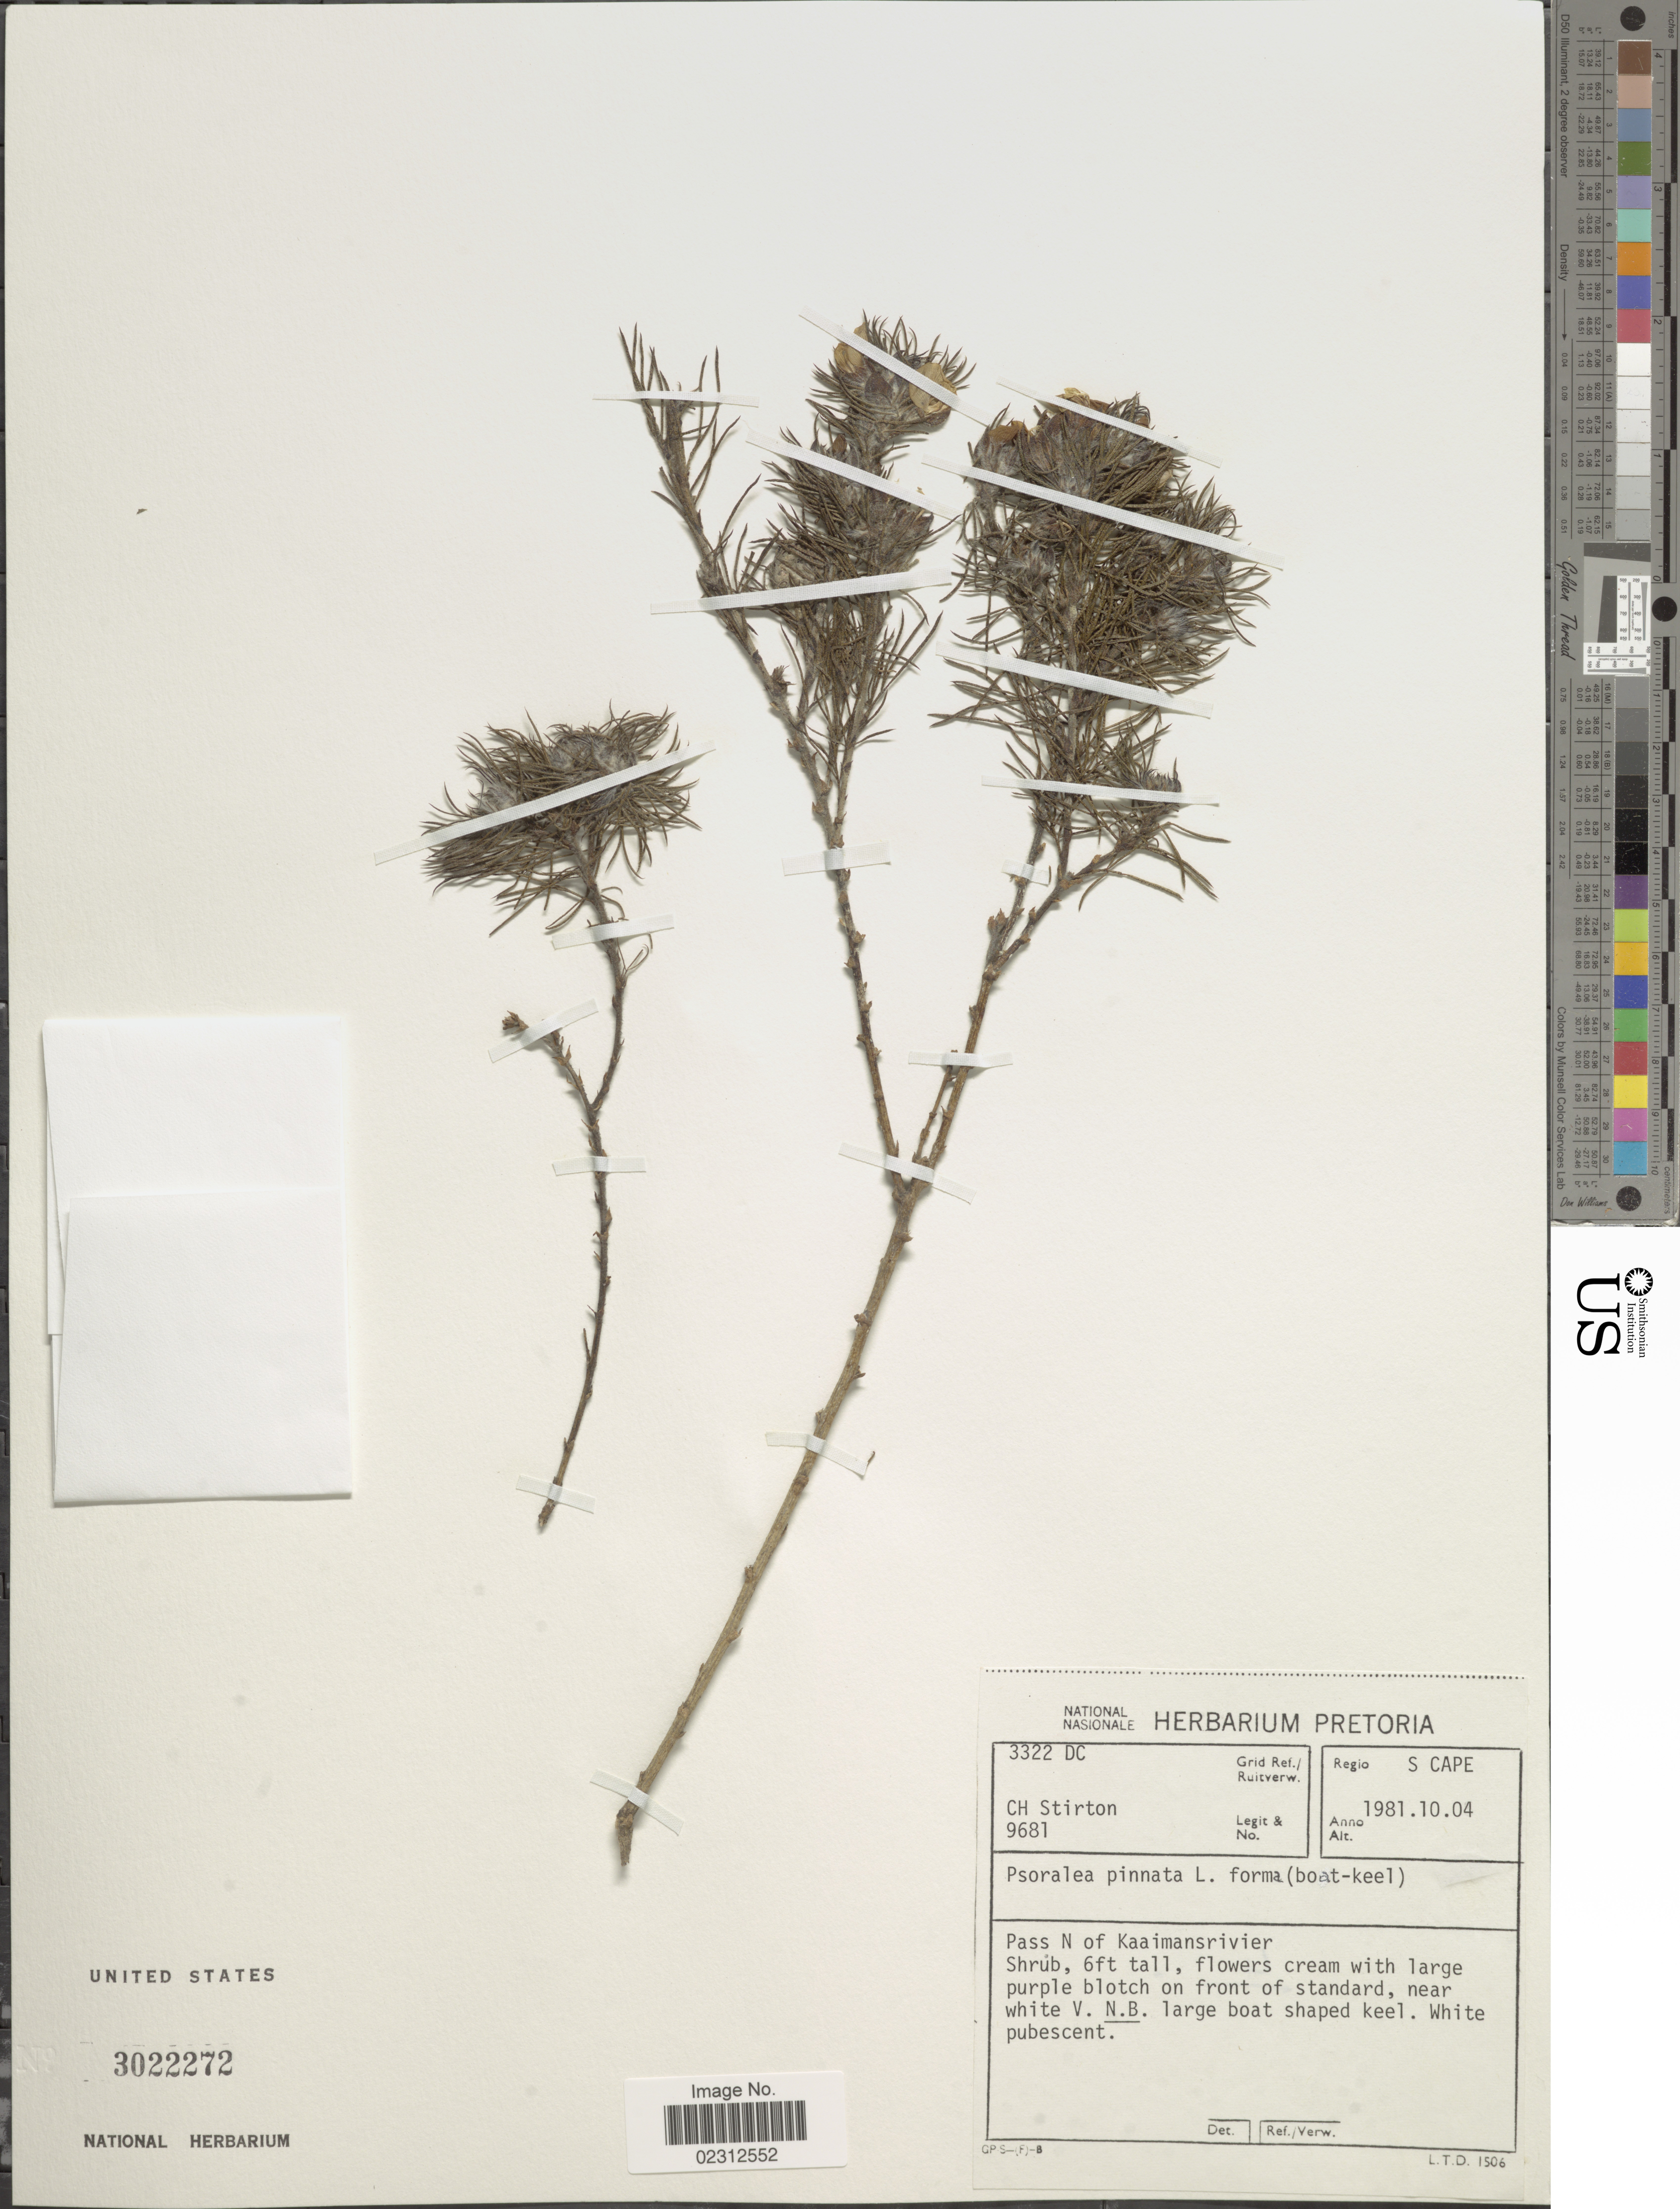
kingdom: Plantae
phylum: Tracheophyta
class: Magnoliopsida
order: Fabales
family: Fabaceae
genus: Psoralea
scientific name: Psoralea pinnata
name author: L.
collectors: C. H. Stirton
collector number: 9681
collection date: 1981-10-04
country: South Africa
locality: S Cape, Pass N of Kaaimansrivier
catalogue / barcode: US 3022272